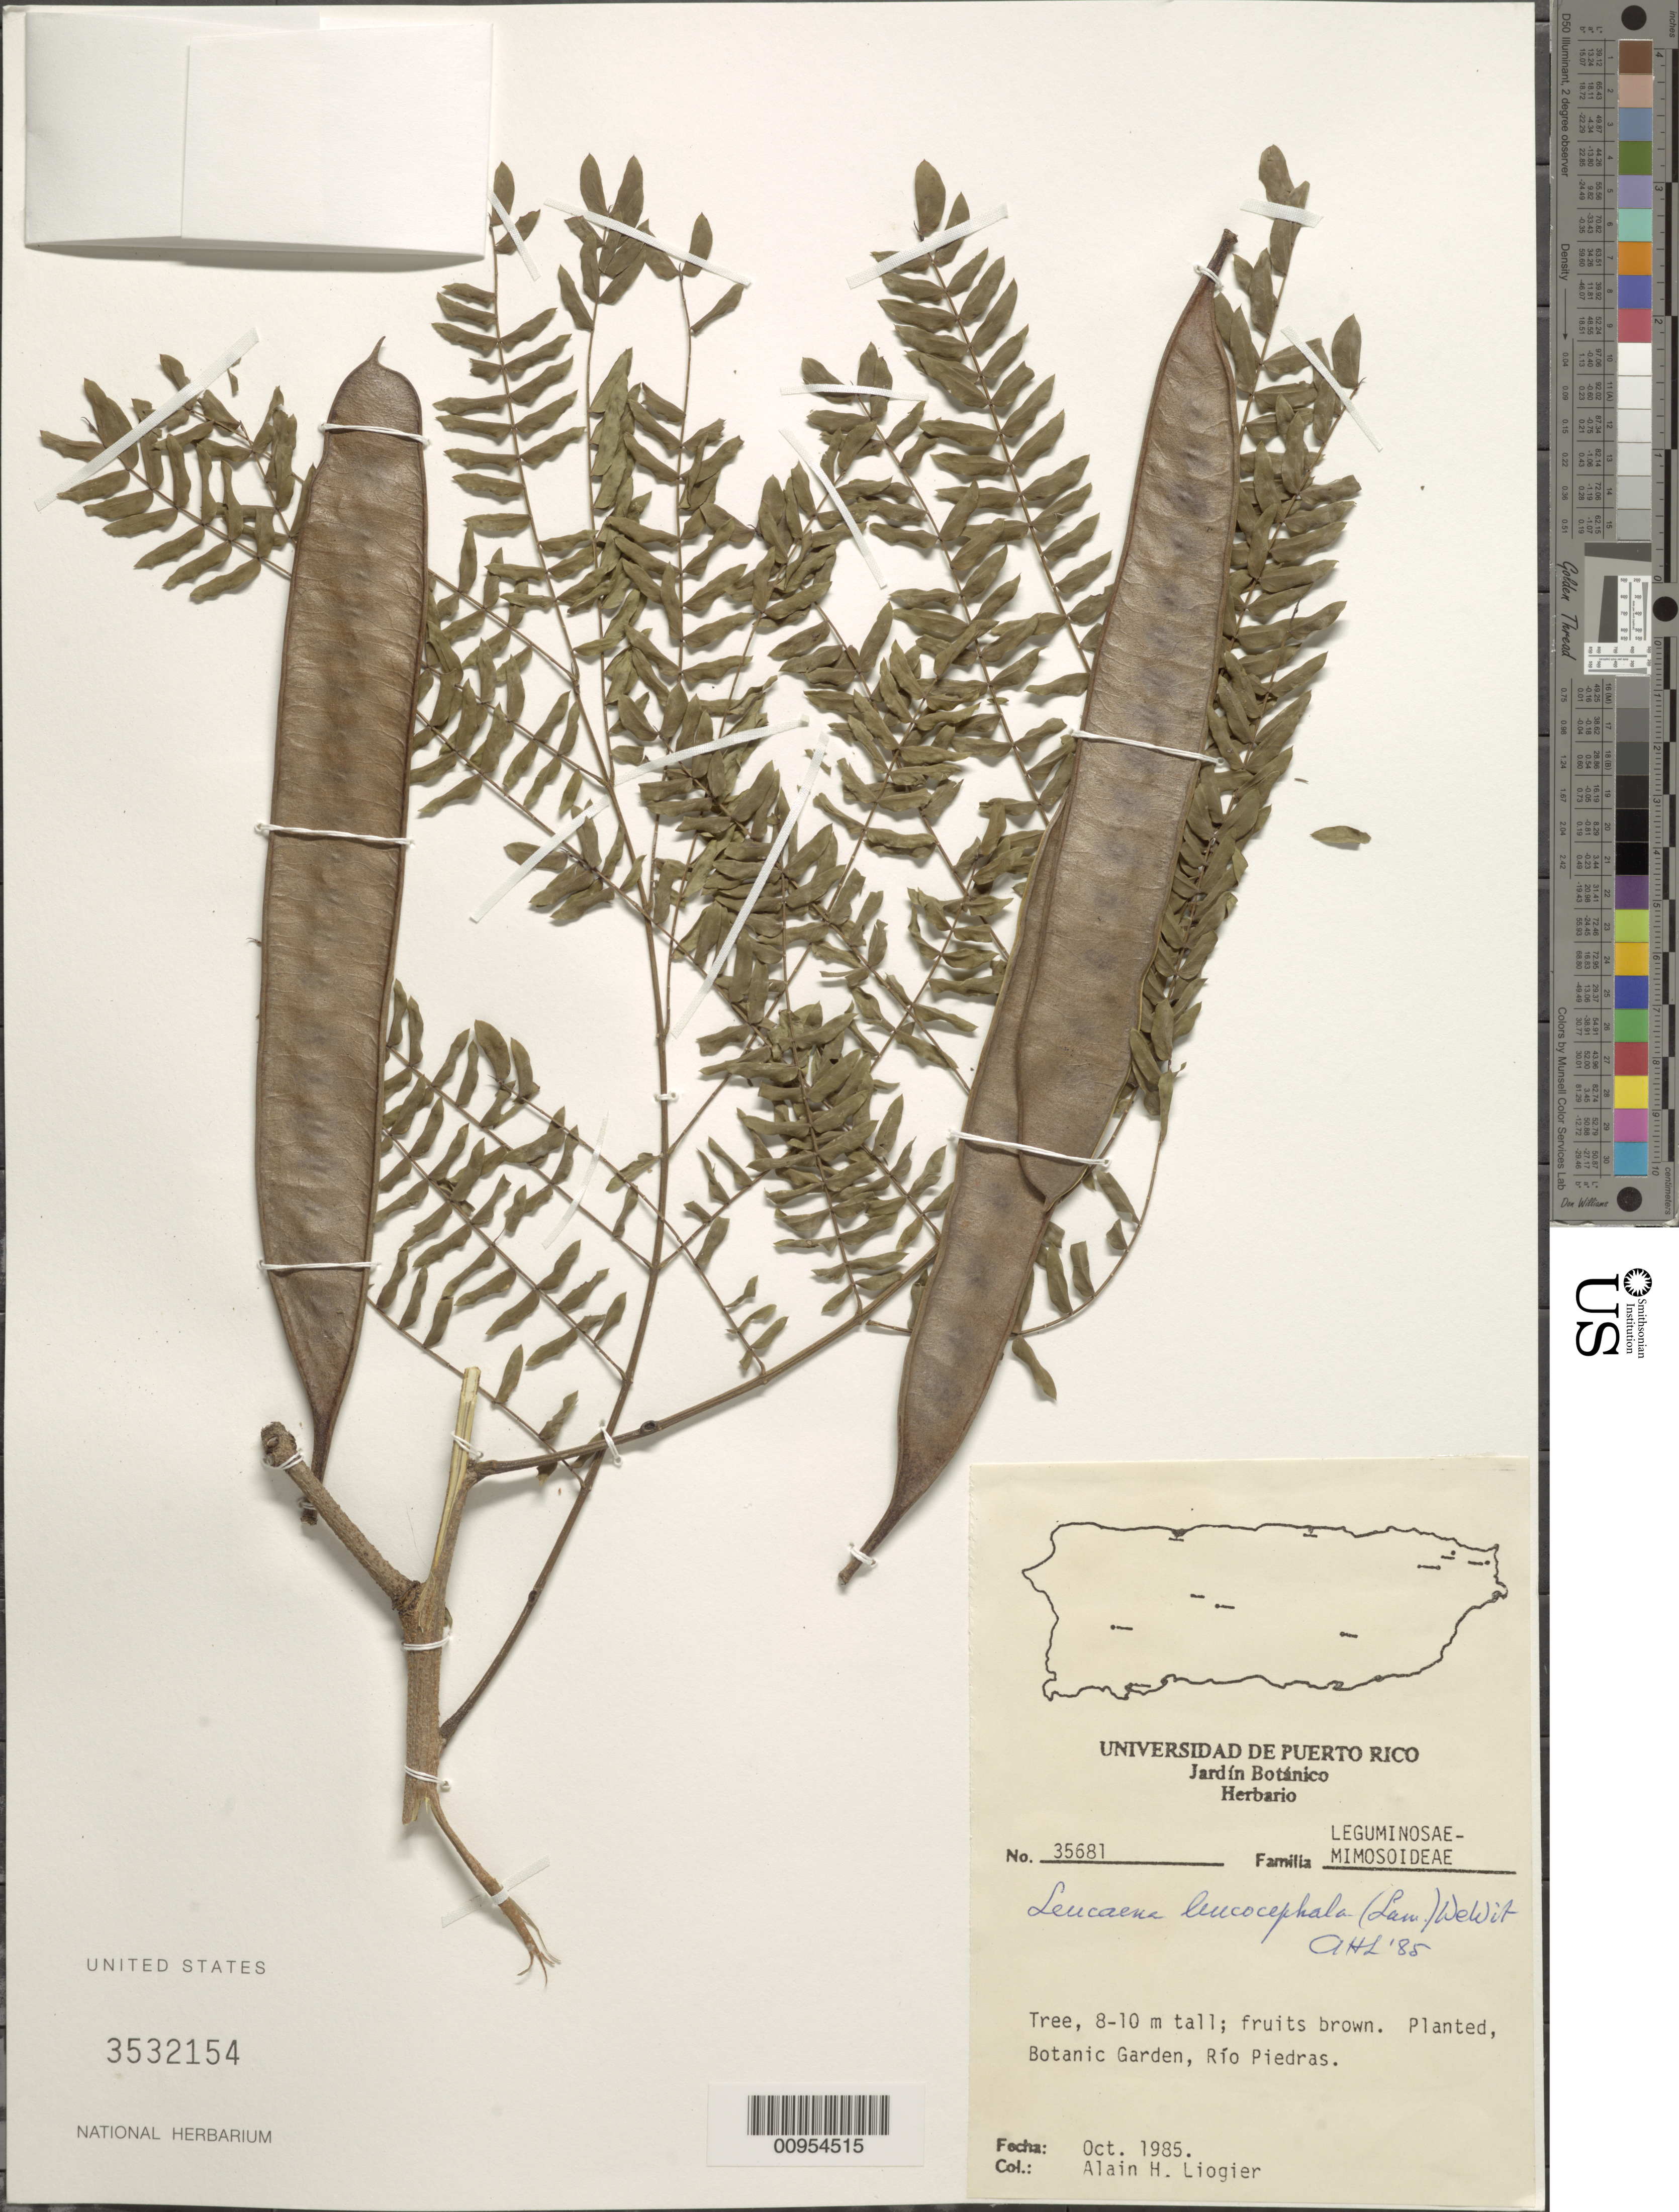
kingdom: Plantae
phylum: Tracheophyta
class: Magnoliopsida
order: Fabales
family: Fabaceae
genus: Leucaena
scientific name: Leucaena leucocephala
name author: (Lam.) de Wit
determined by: Liogier, Alain H.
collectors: A. H. Liogier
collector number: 35681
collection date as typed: Oct 1985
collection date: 1985-10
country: Puerto Rico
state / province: San Juan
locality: Botanic Garden, Rio Piedras.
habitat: Planted.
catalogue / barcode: US 3532154